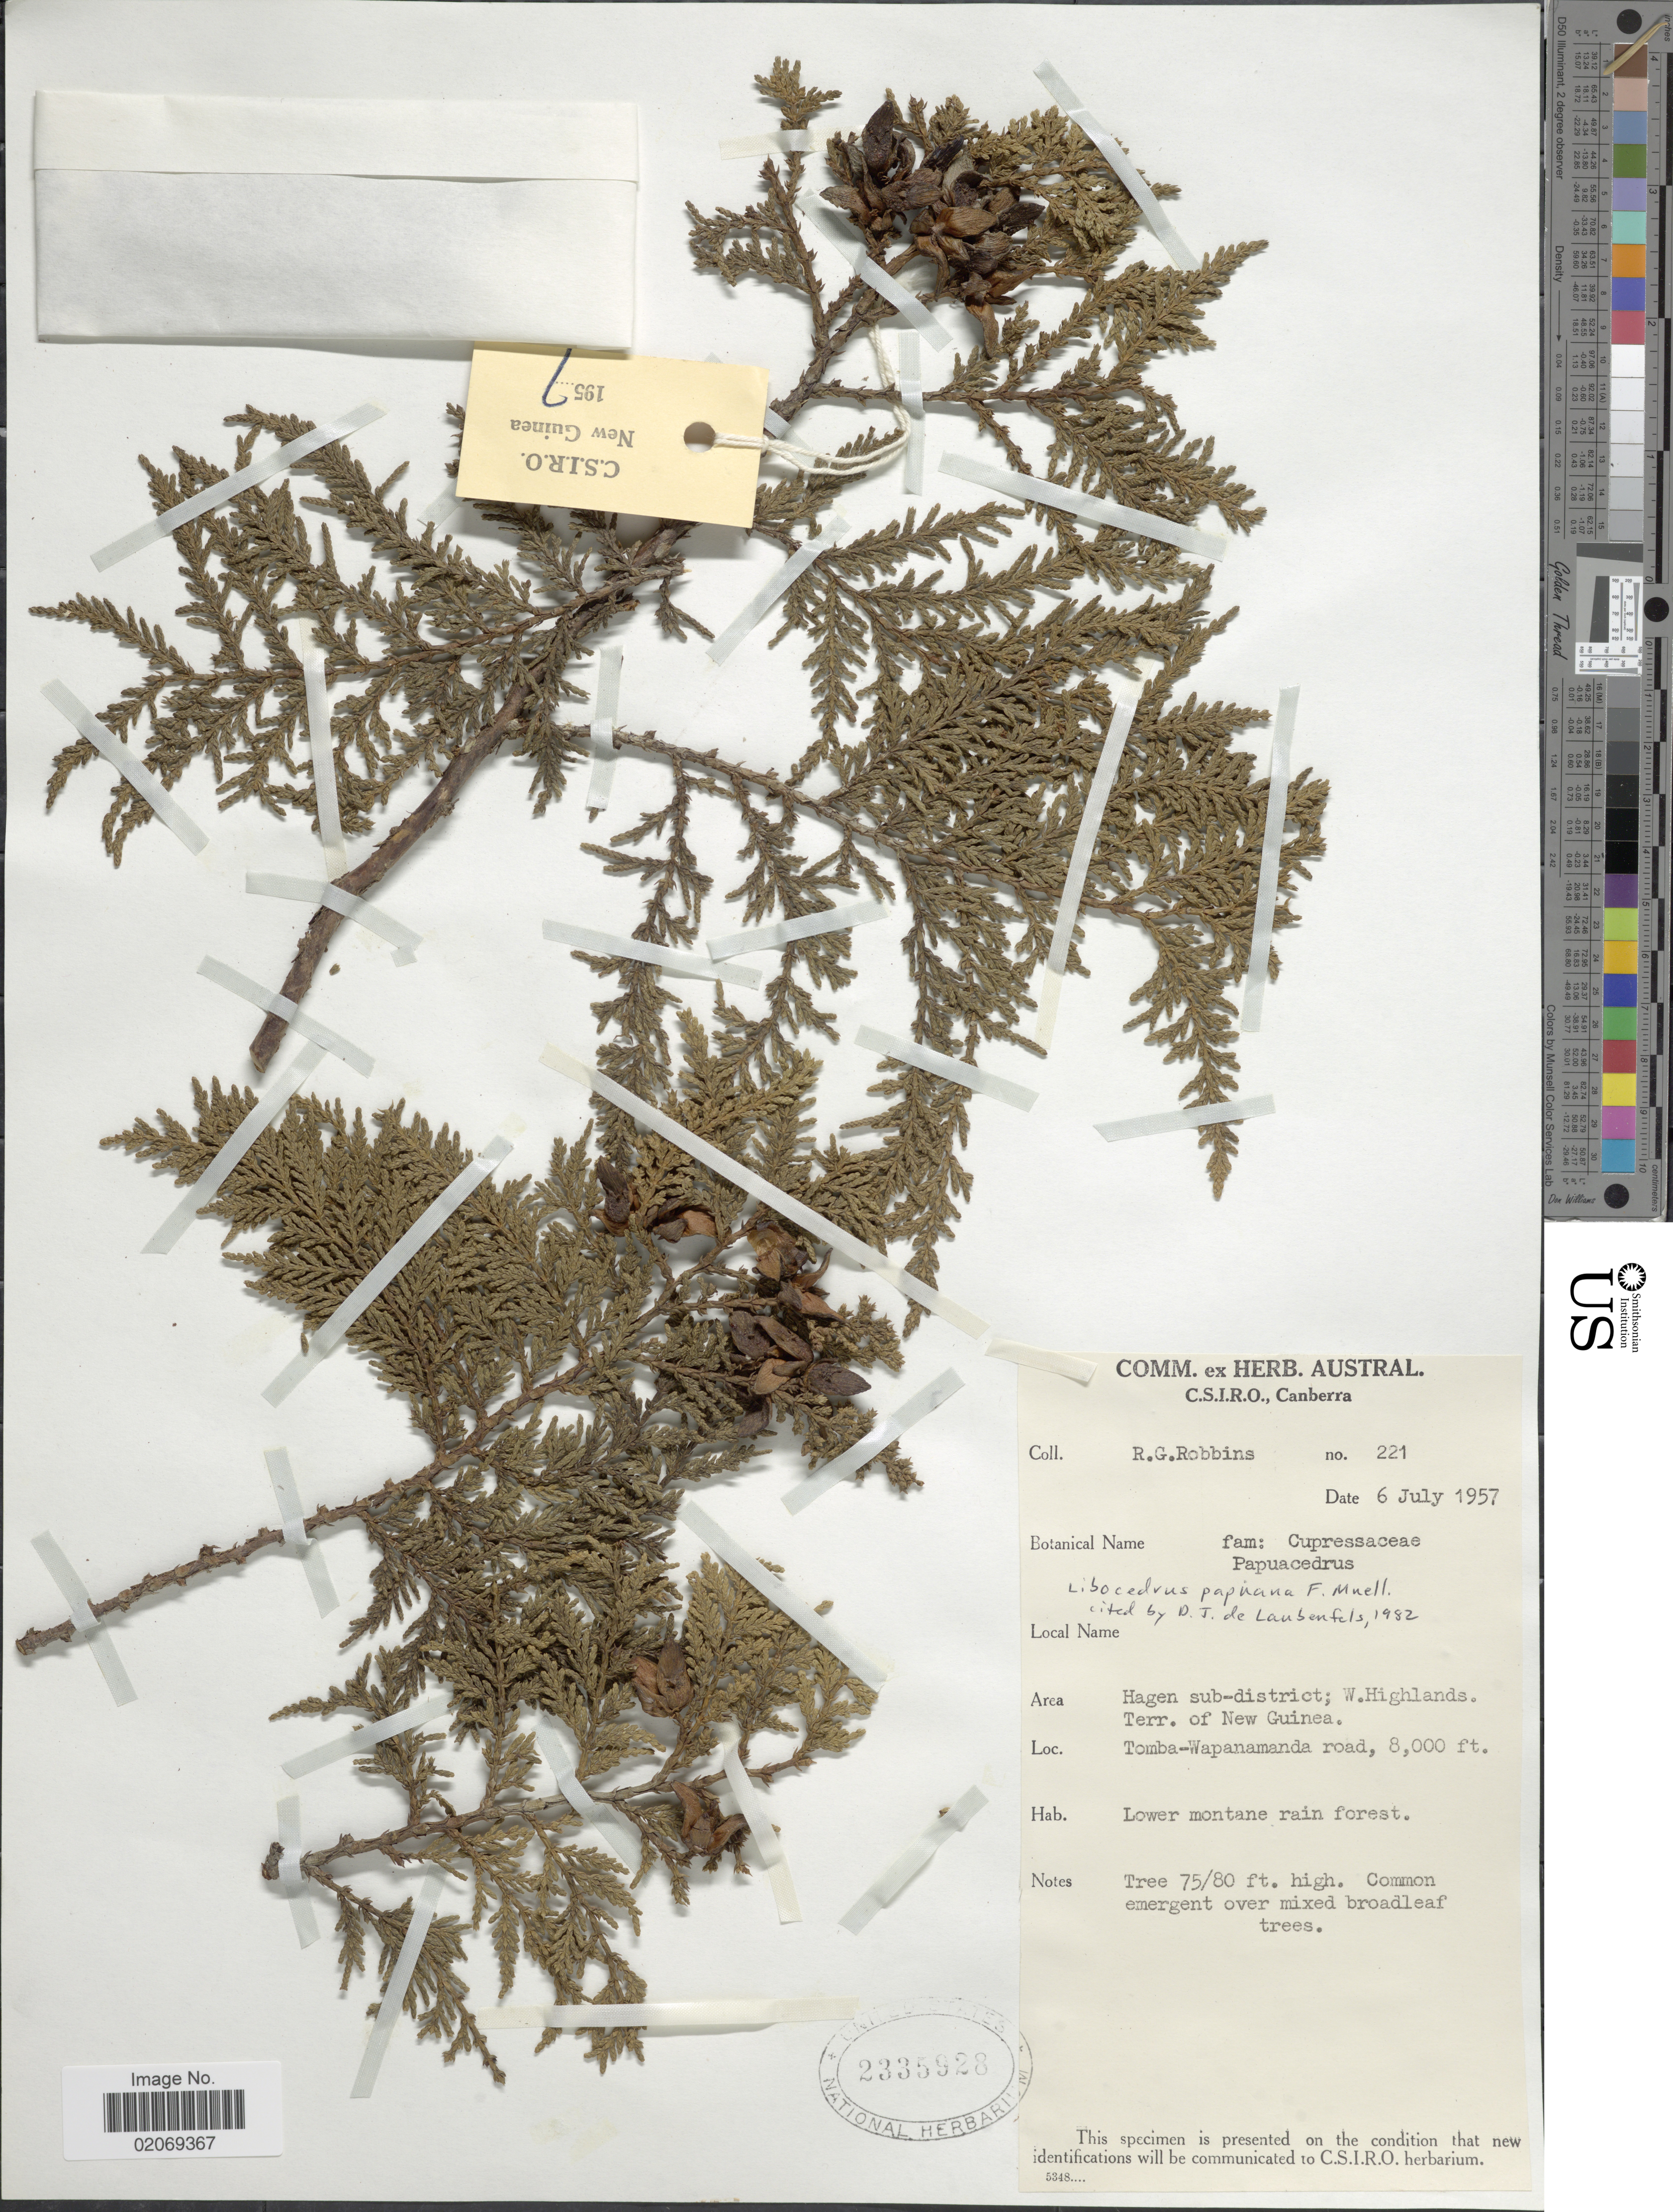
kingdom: Plantae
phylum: Tracheophyta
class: Pinopsida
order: Pinales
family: Cupressaceae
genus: Libocedrus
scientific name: Libocedrus papuana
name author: F. Muell.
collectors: R. Robbins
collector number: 221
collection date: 1957-07-06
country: Papua New Guinea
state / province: Western Highlands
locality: Hagen sub-district; W.Highlands. Terr. of New Guinea, Tomba-Wapanamanda road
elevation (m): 2438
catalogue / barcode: US 2335928